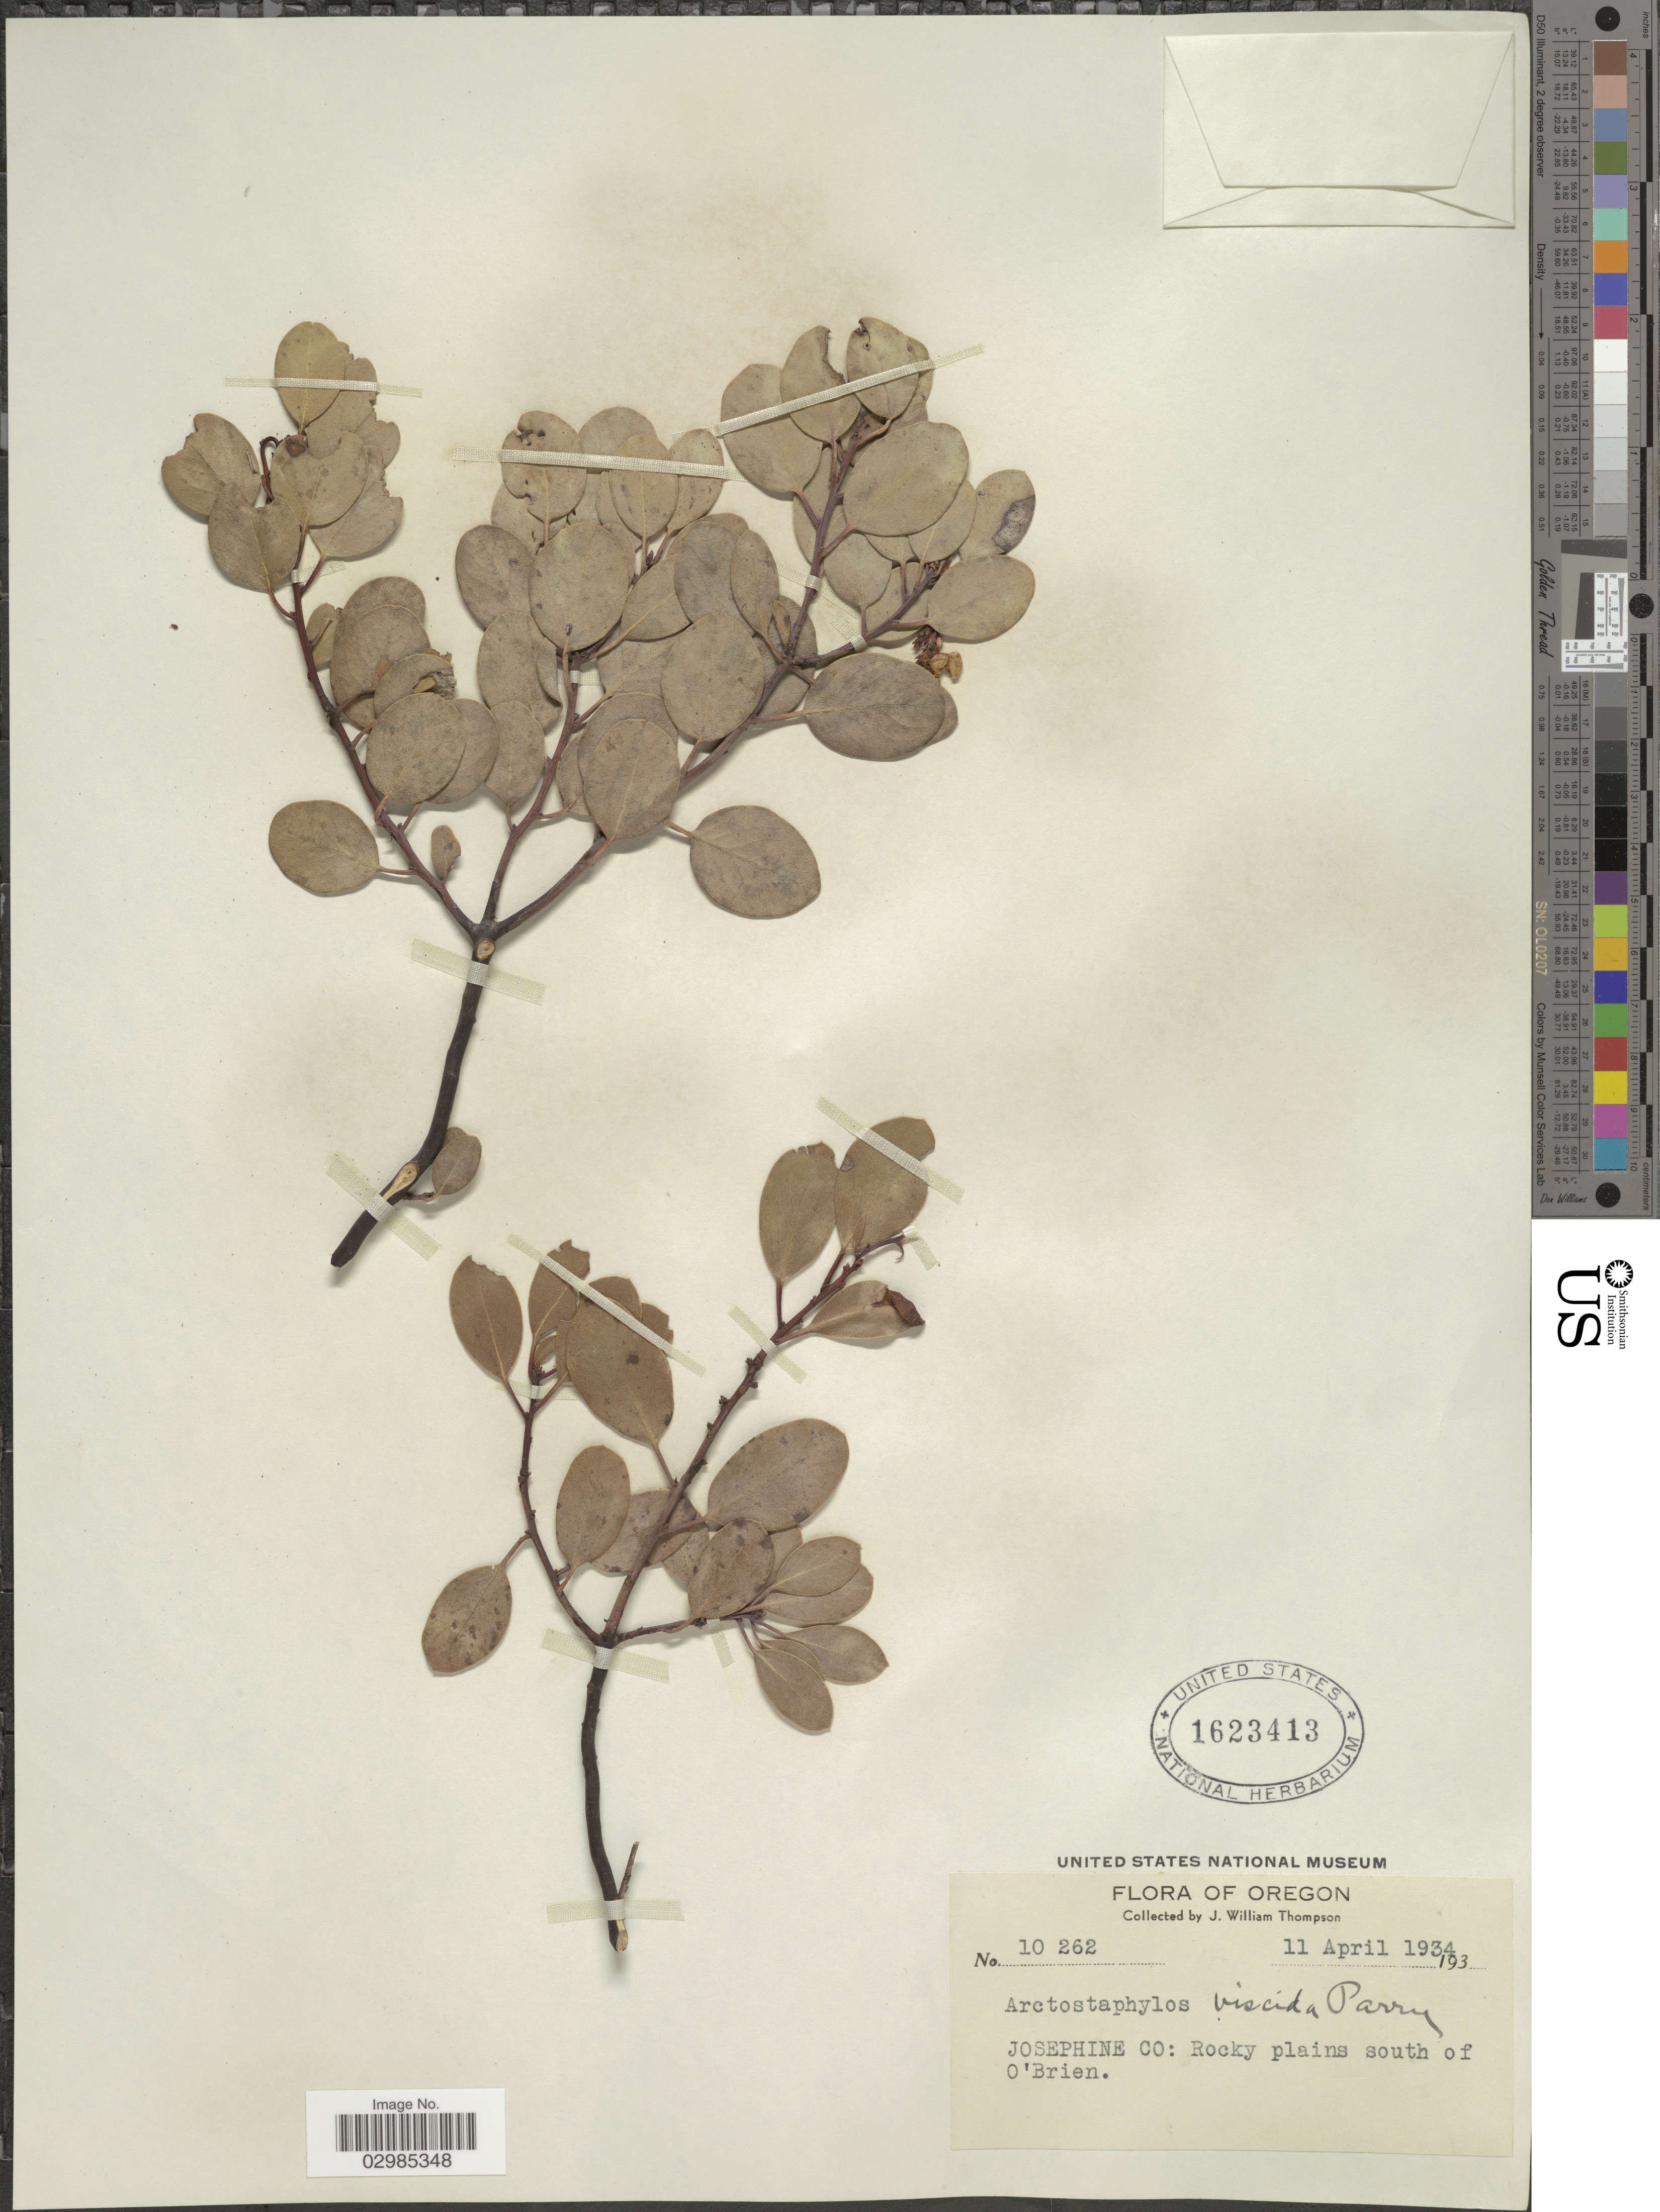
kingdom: Plantae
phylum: Tracheophyta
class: Magnoliopsida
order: Ericales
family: Ericaceae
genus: Arctostaphylos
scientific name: Arctostaphylos viscida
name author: Parry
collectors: J. W. Thompson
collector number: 10262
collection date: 1934-04-11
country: United States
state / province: Oregon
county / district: Josephine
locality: Josephine Co: Rocky plains south of O'Brien.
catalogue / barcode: US 1623413